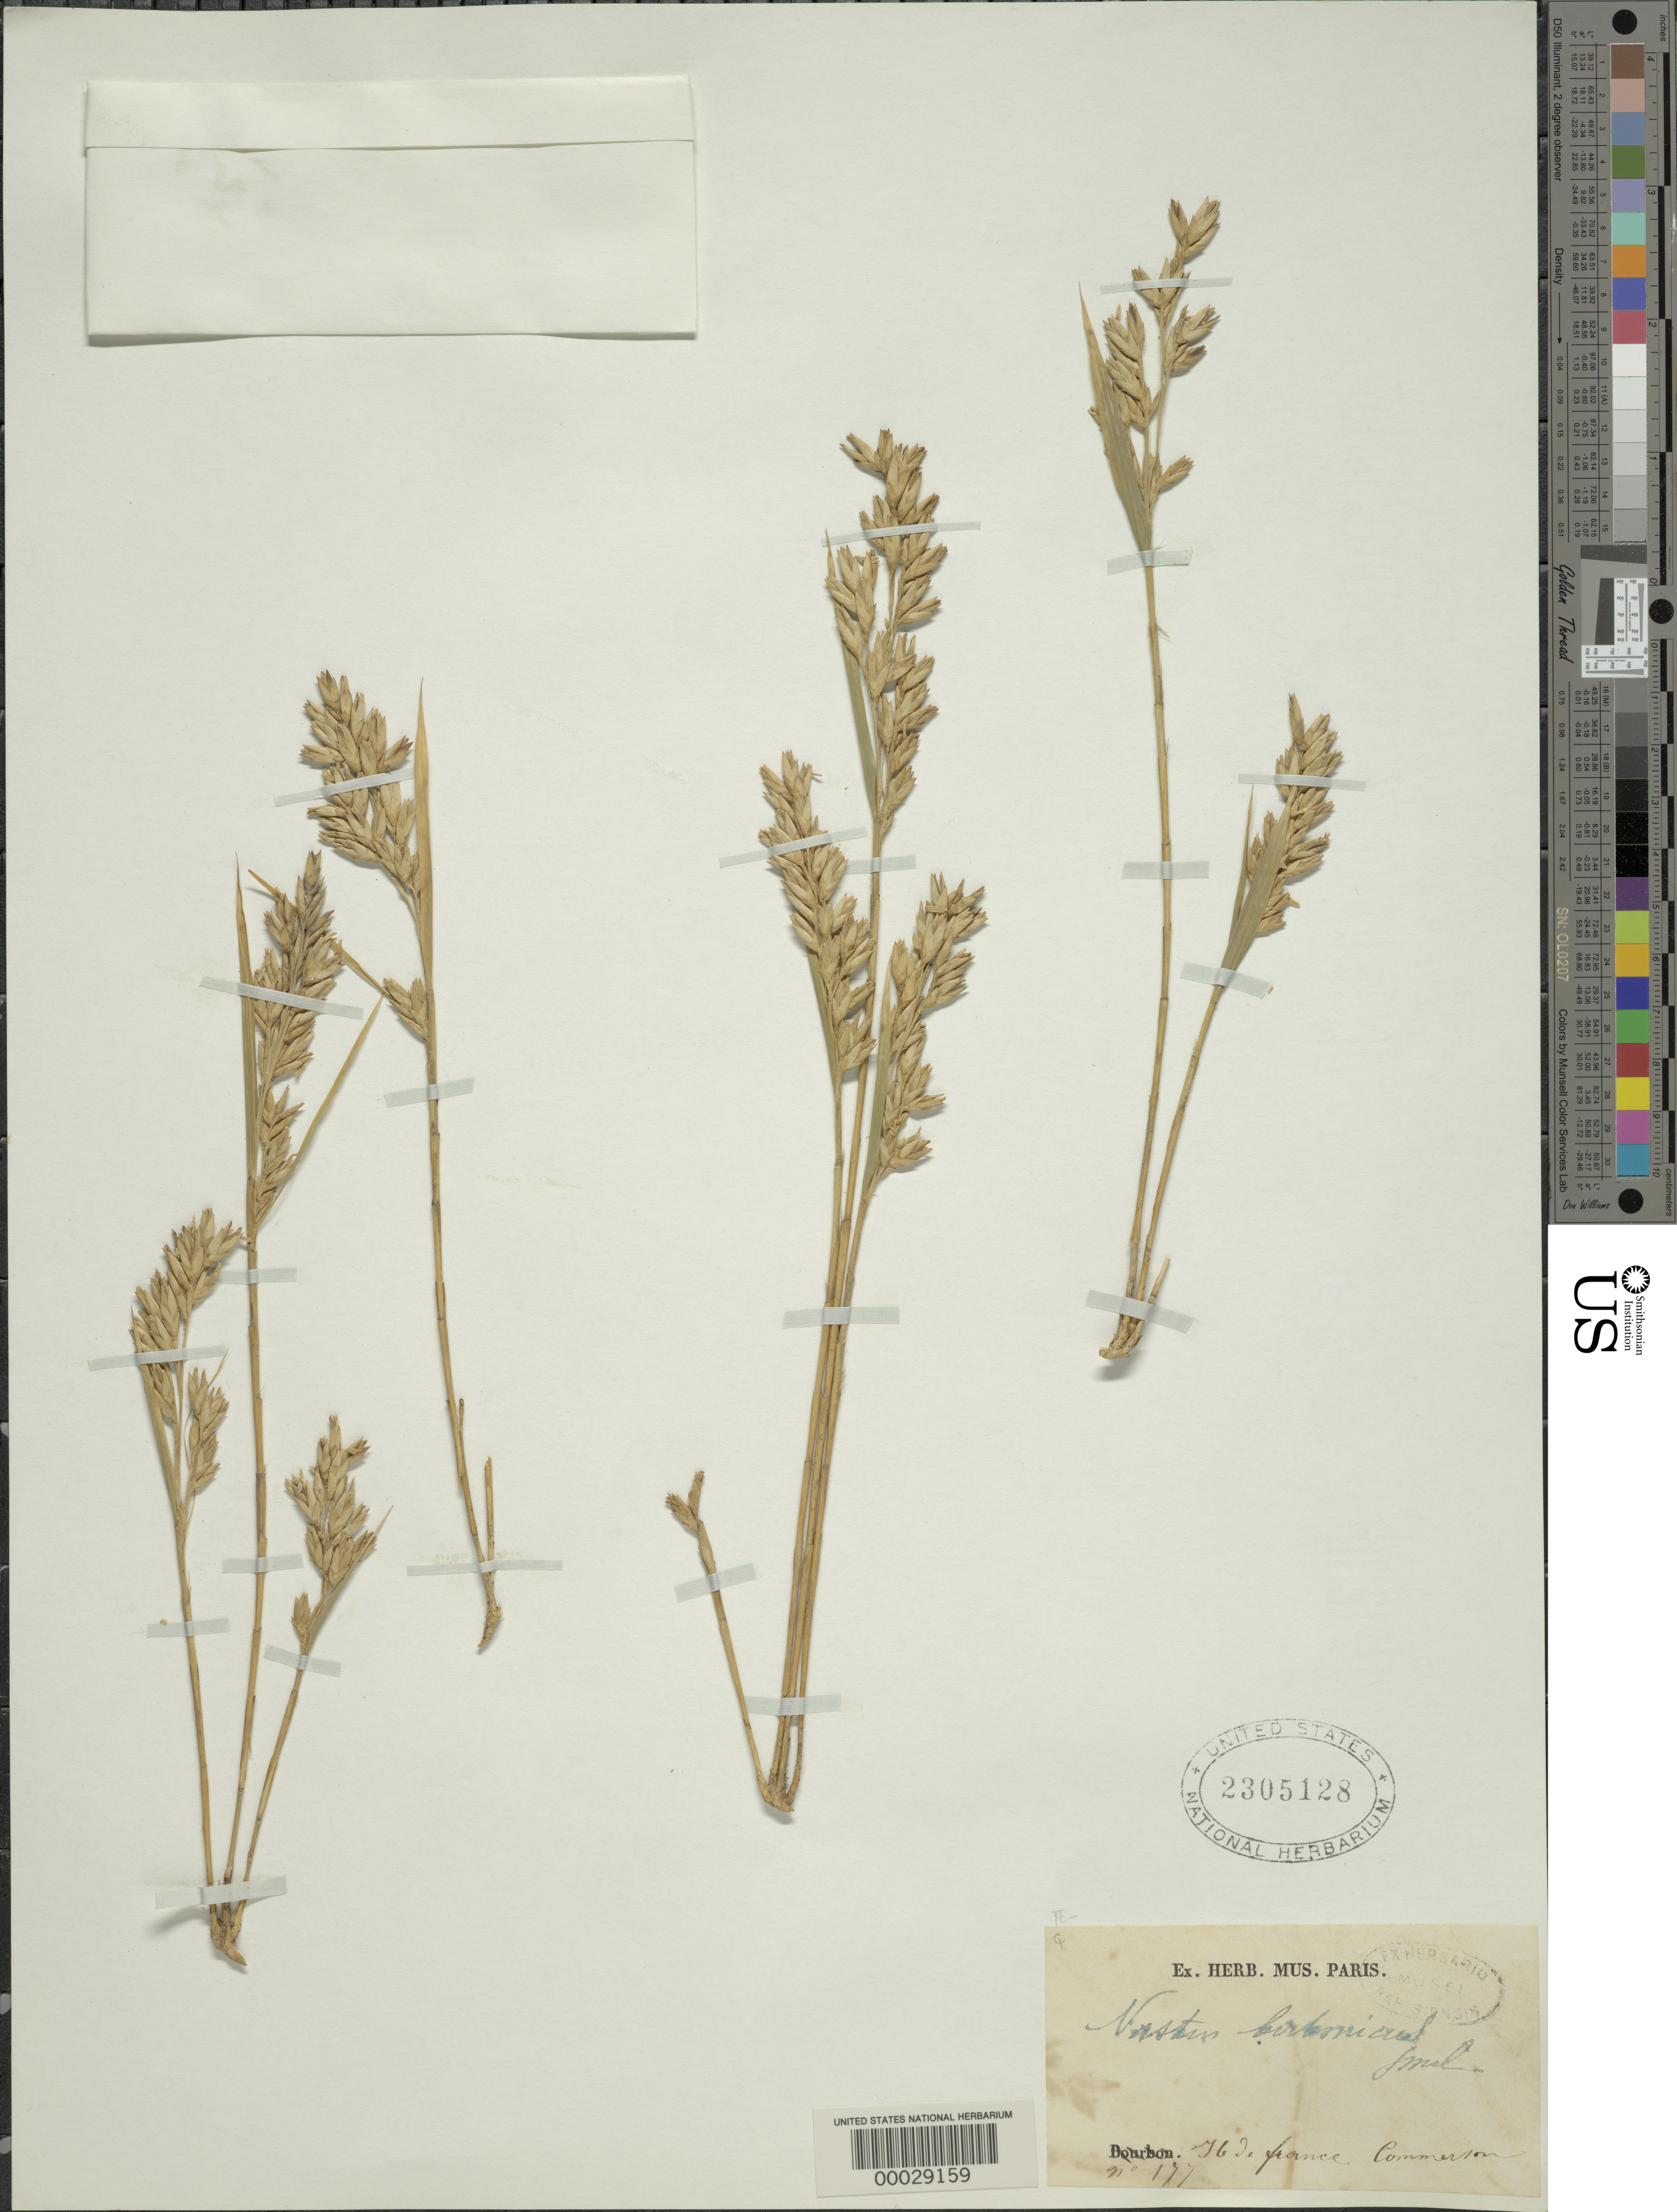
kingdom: Plantae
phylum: Tracheophyta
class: Liliopsida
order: Poales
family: Poaceae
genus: Nastus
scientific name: Nastus borbonicus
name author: J.F. Gmel.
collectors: Commerson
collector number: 177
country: France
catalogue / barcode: US 2305128